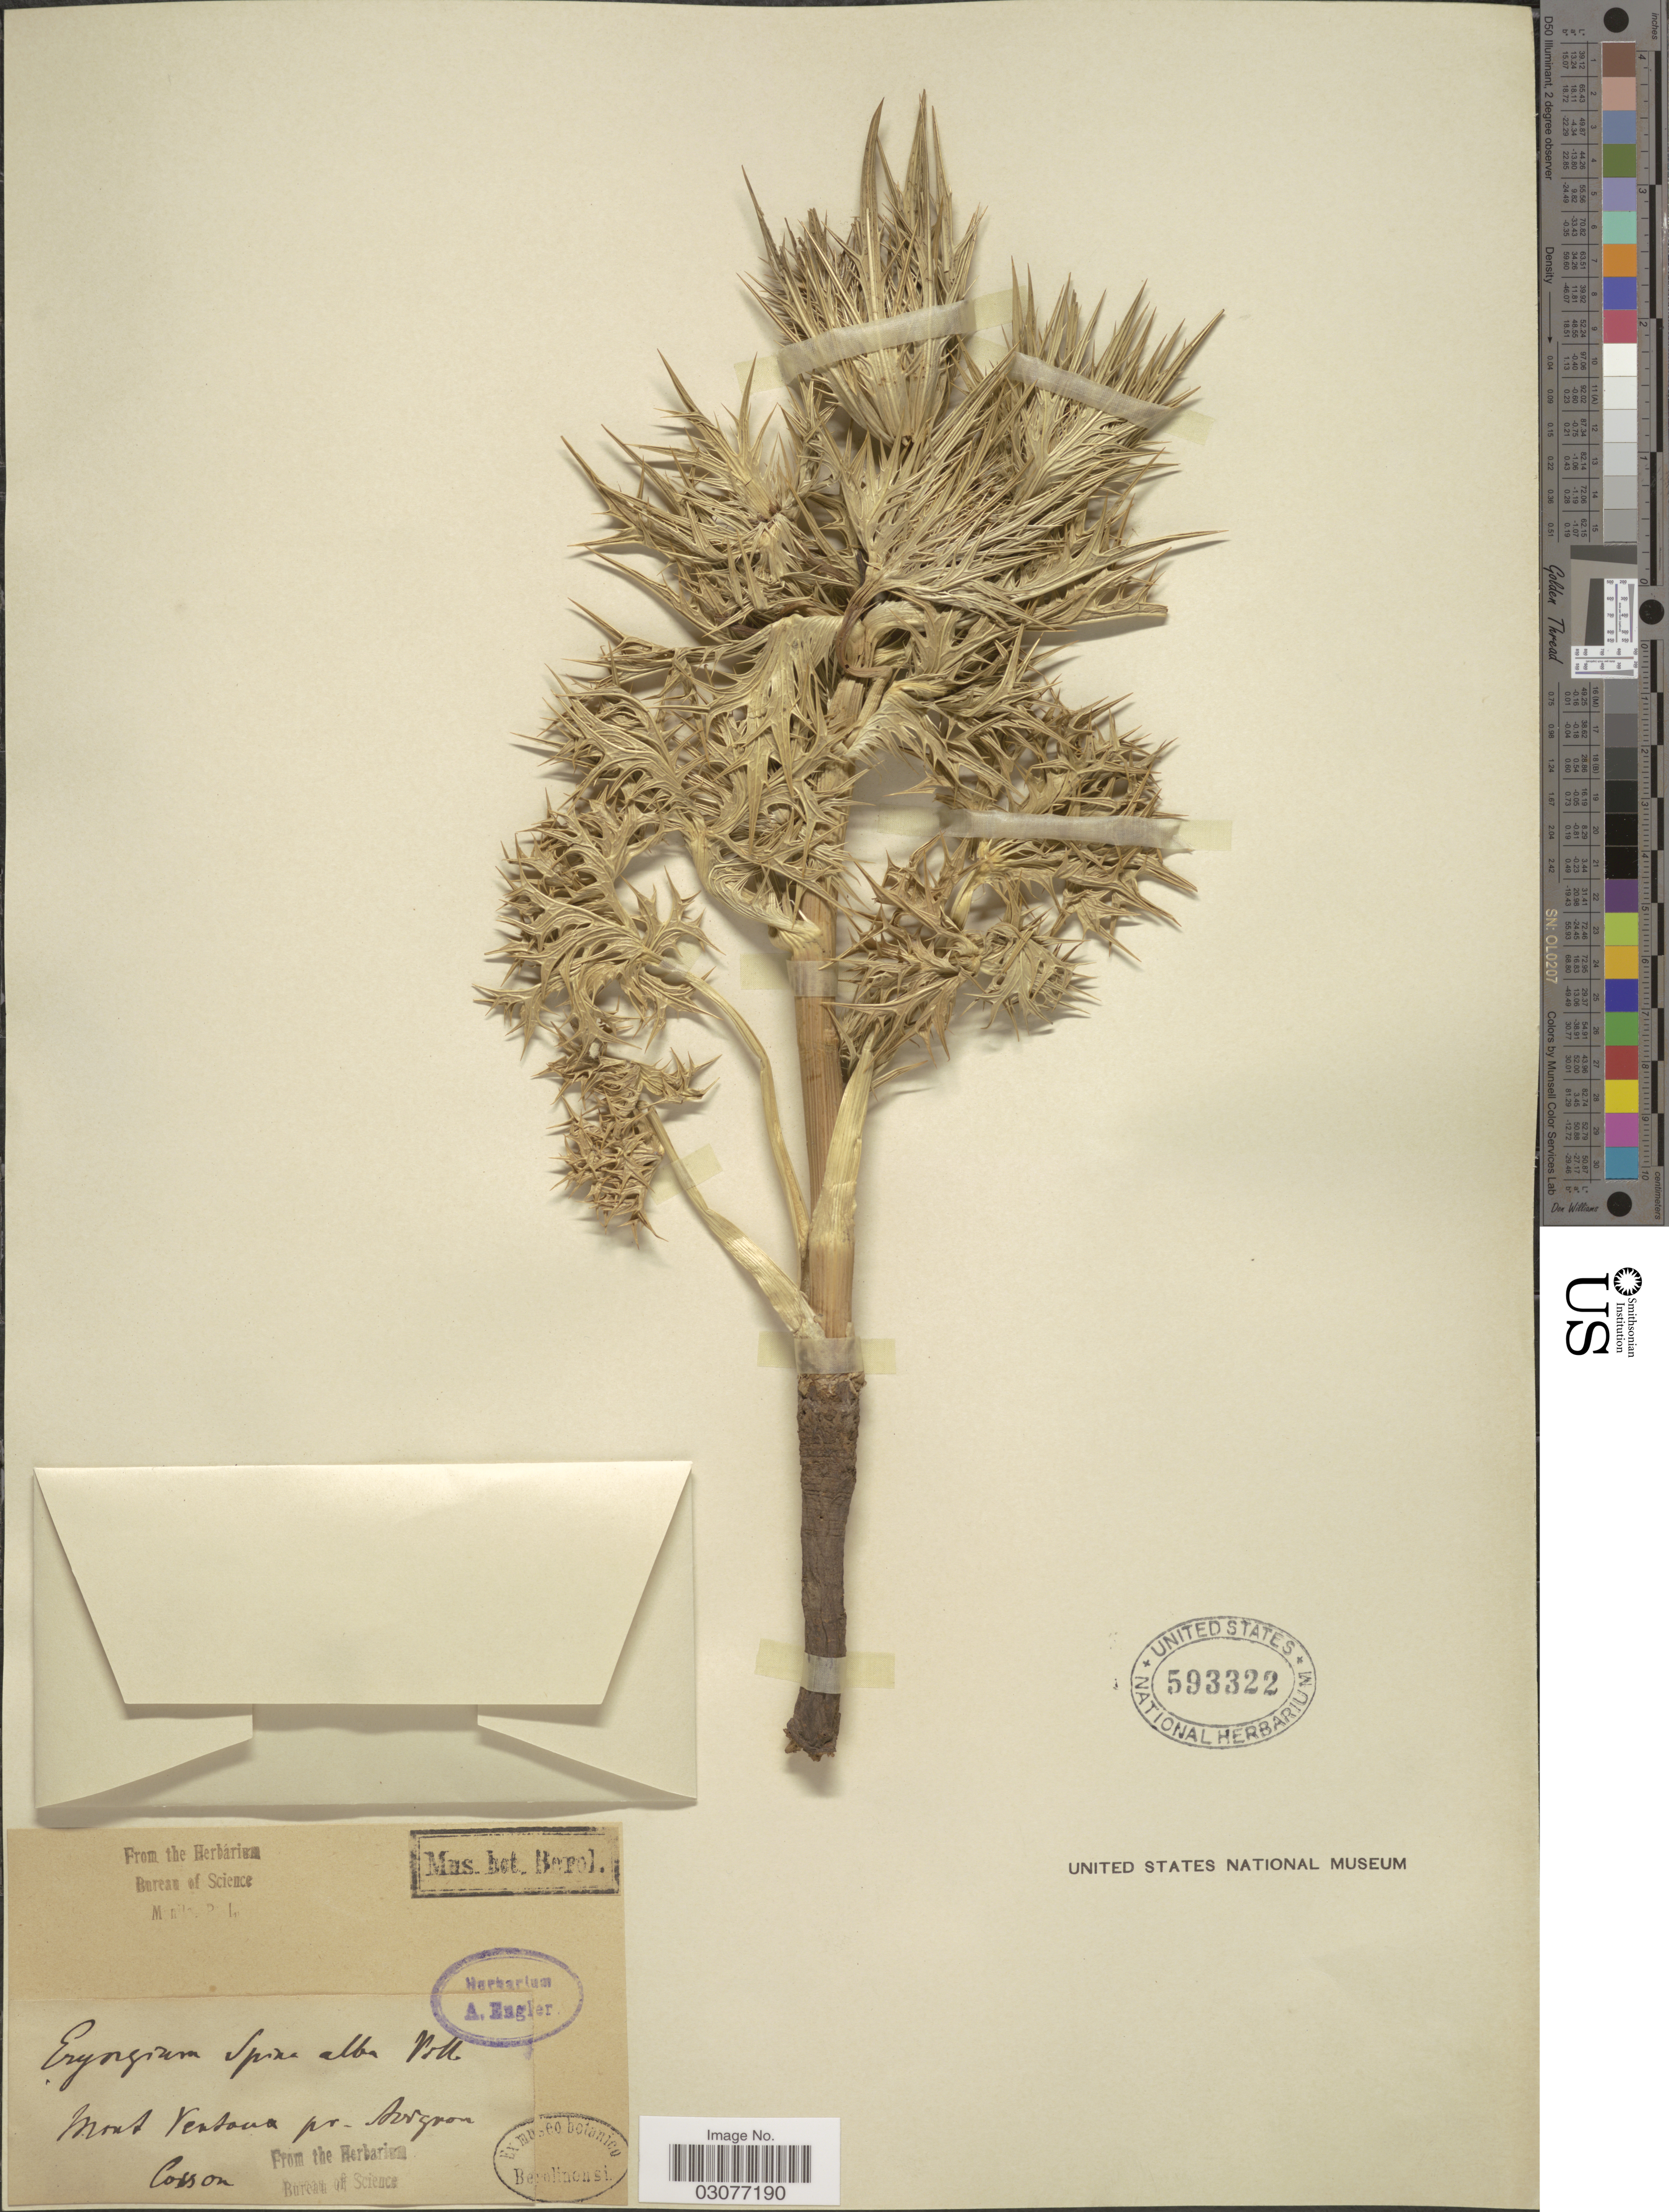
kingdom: Plantae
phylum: Tracheophyta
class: Magnoliopsida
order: Apiales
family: Apiaceae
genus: Eryngium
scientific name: Eryngium spinalba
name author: Vill.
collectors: -. Cosson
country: France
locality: Mont Ventoux pr. Avignon.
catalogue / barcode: US 593322